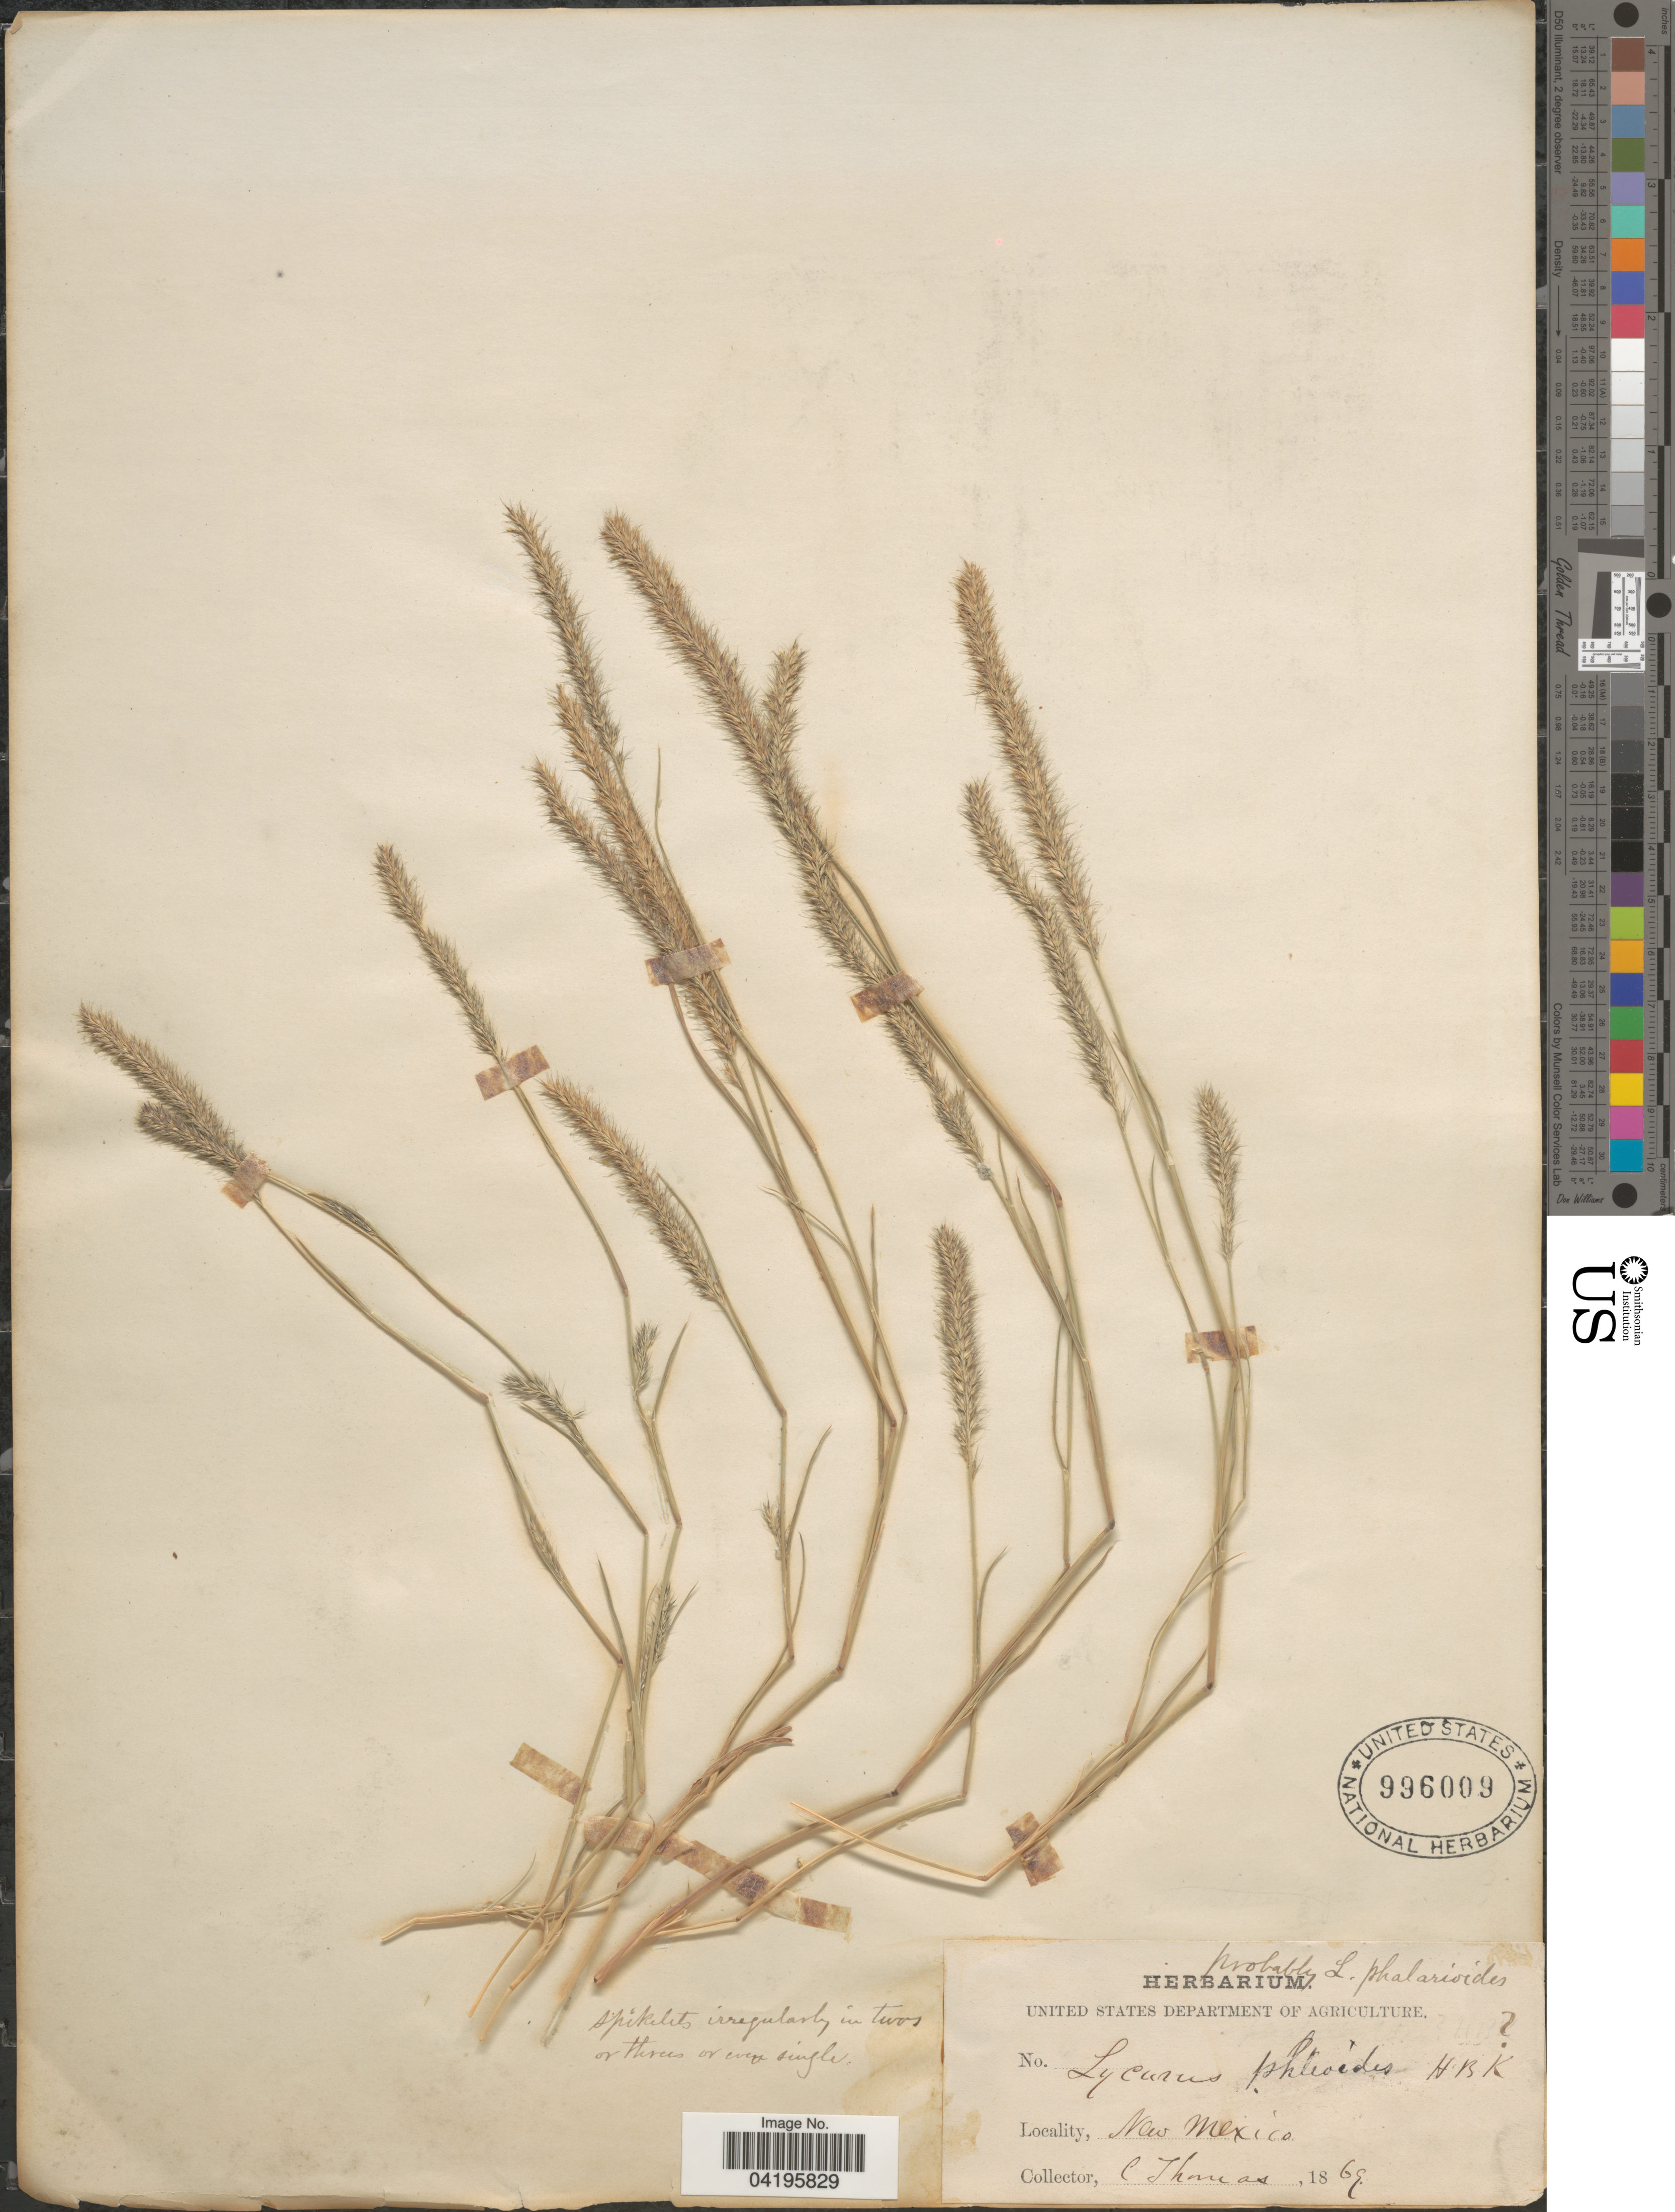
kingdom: Plantae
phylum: Tracheophyta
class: Liliopsida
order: Poales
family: Poaceae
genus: Muhlenbergia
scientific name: Muhlenbergia phleoides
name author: (Kunth) Columbus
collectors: C. Thomas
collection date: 1869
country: United States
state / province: New Mexico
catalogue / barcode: US 996009